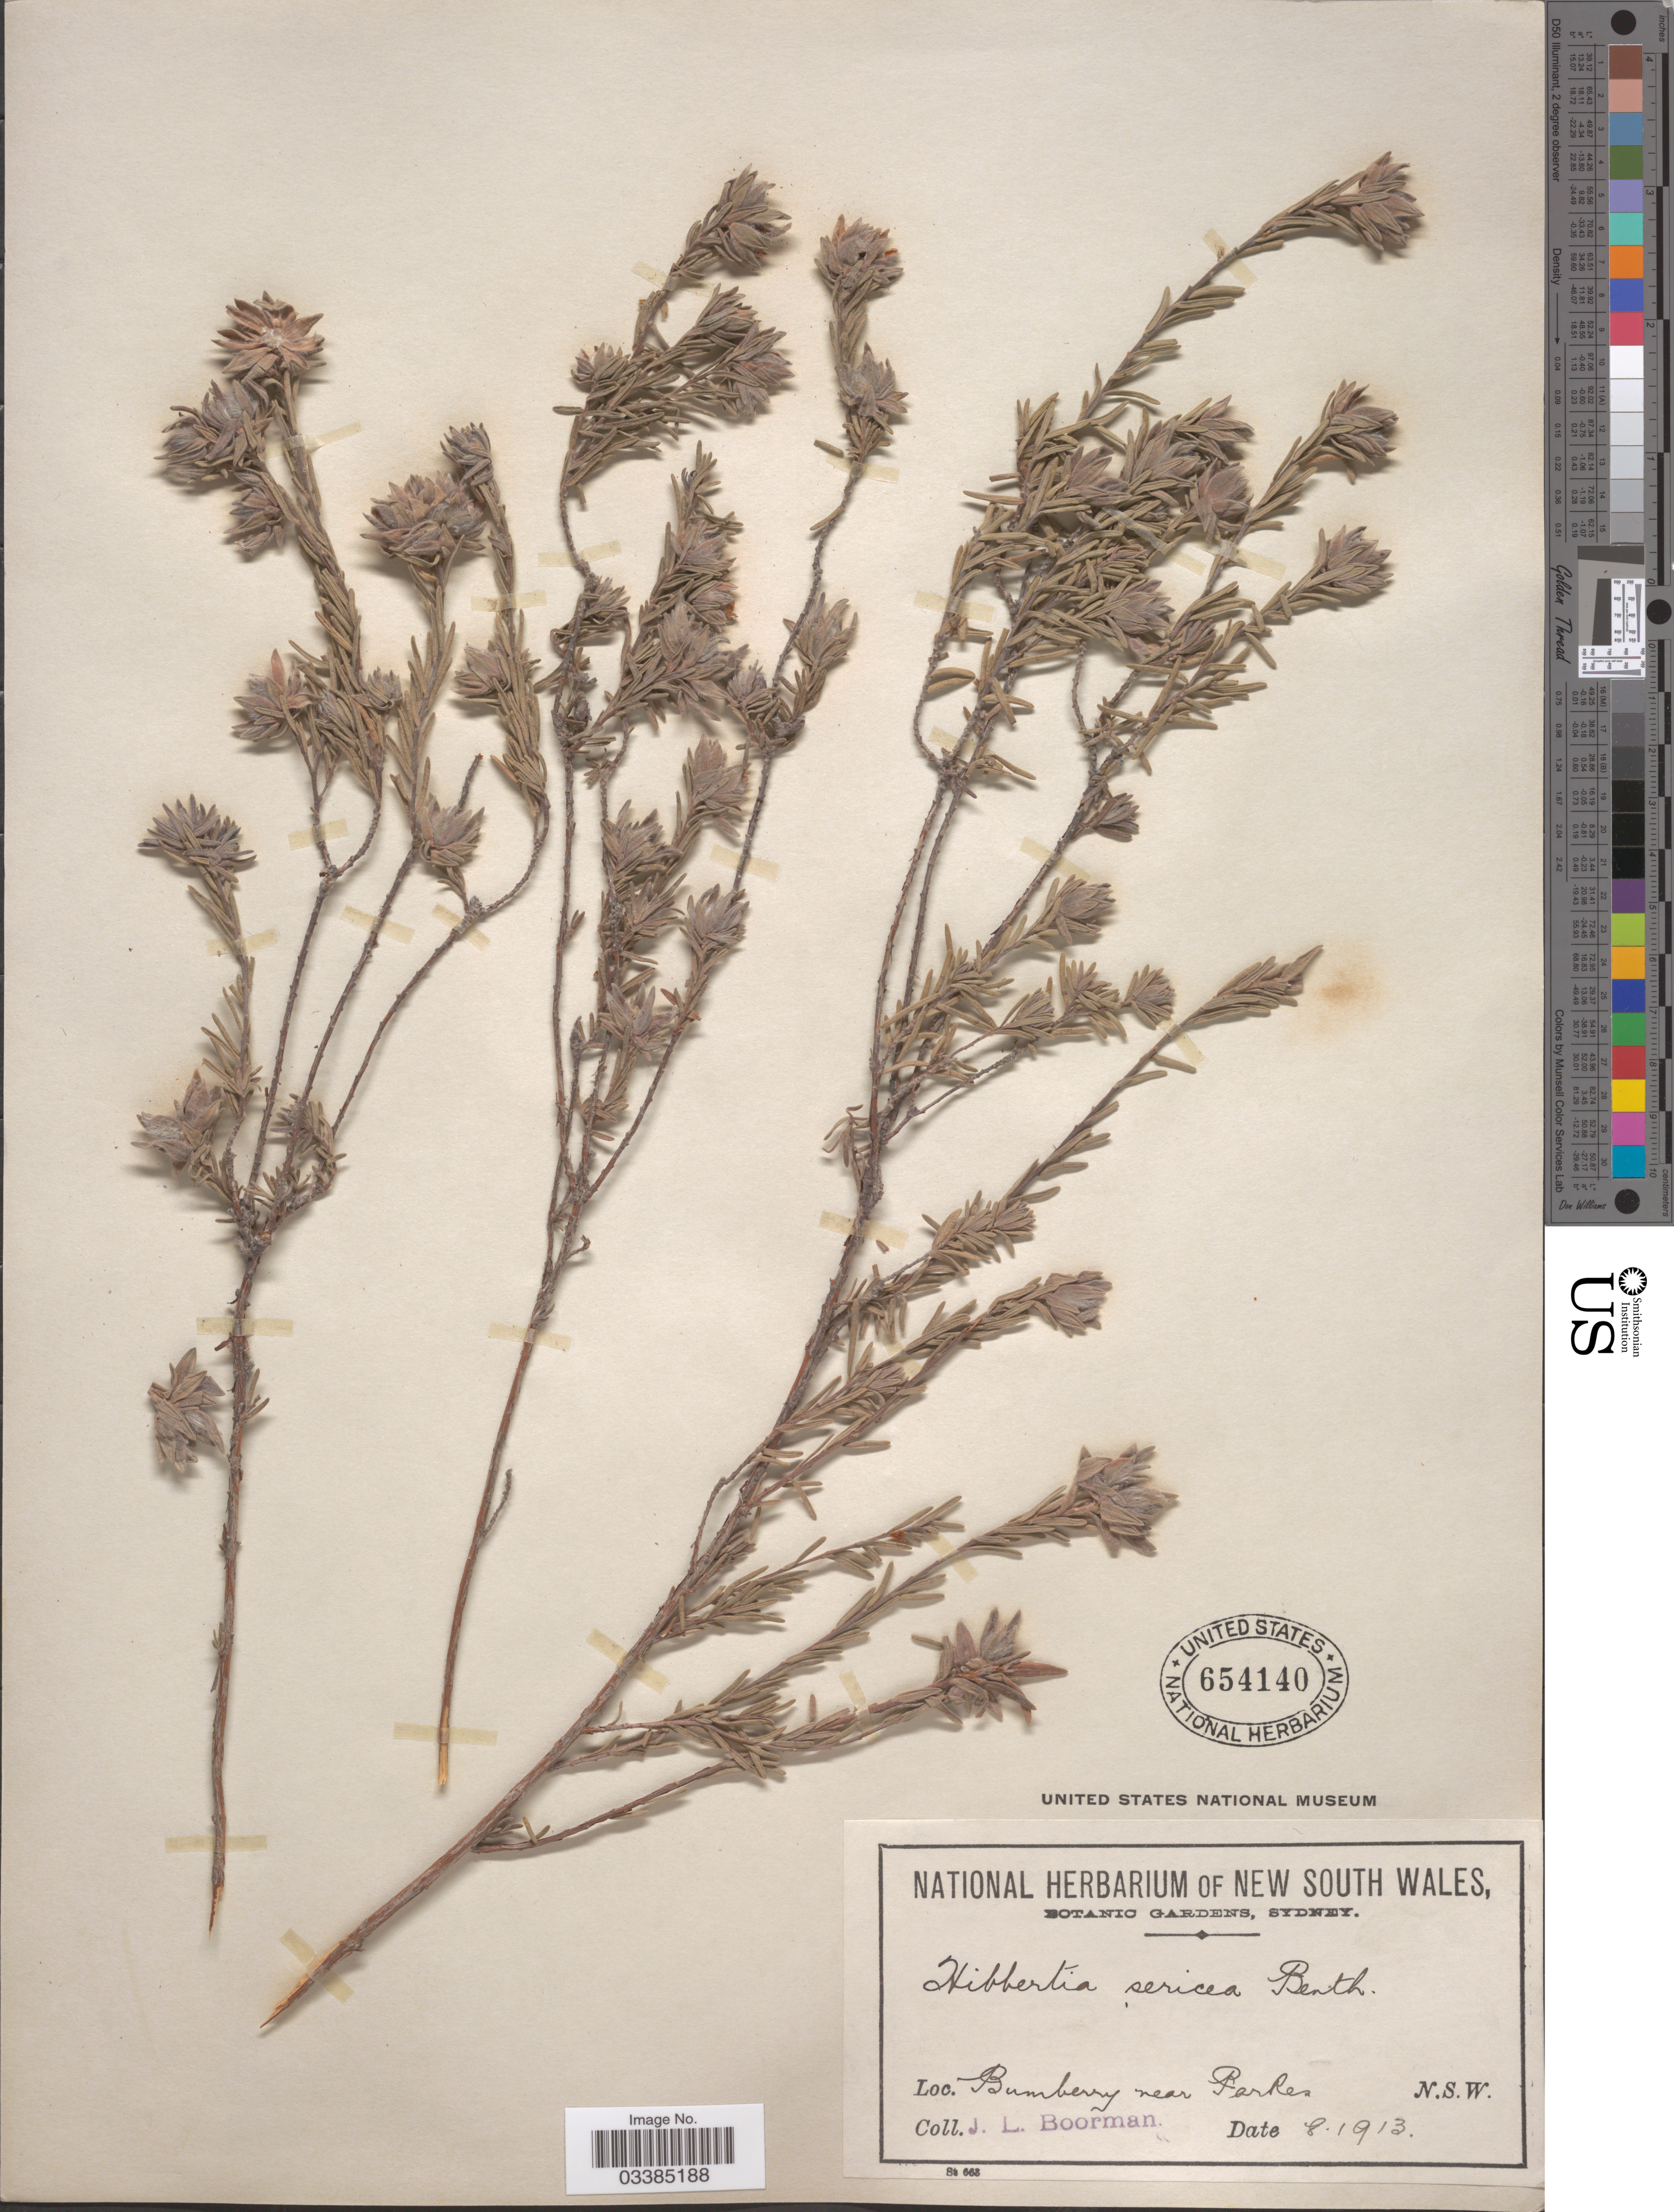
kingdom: Plantae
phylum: Tracheophyta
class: Magnoliopsida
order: Dilleniales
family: Dilleniaceae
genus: Hibbertia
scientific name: Hibbertia sericea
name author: Benth.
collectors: J. Boorman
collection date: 1913-08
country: Australia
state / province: New South Wales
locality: Bumberry near Parkes.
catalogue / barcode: US 654140